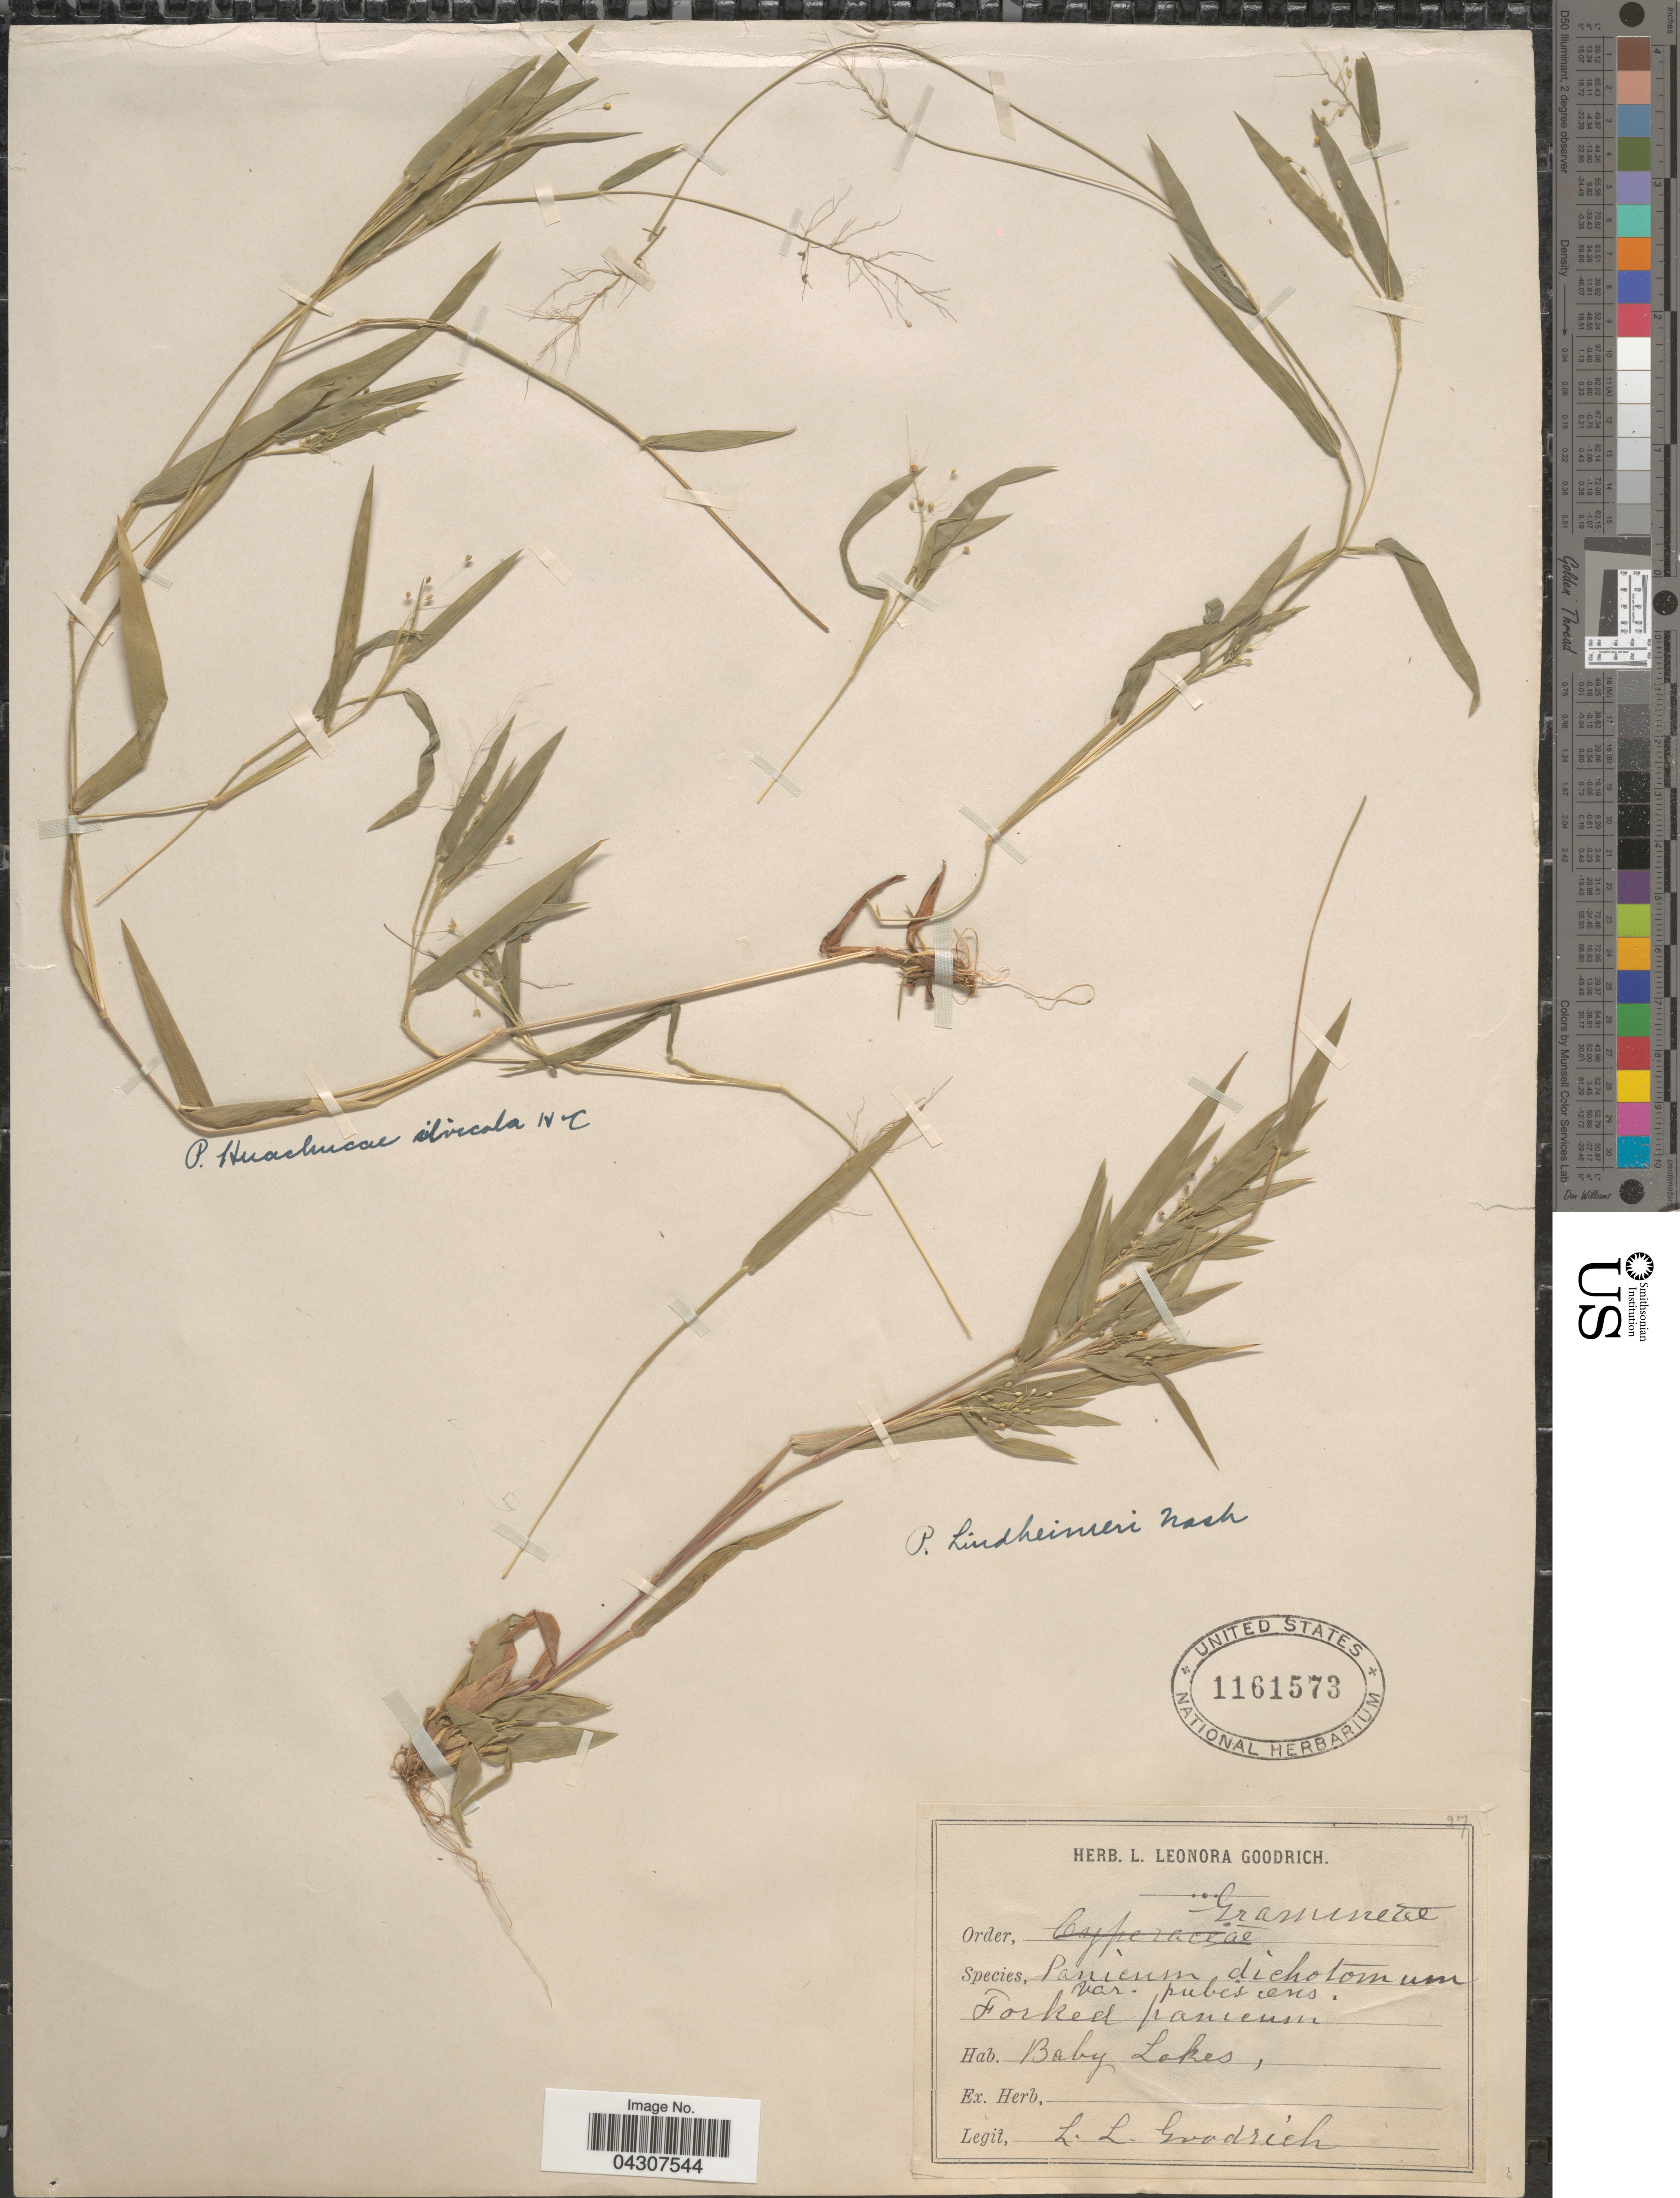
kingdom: Plantae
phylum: Tracheophyta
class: Liliopsida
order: Poales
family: Poaceae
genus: Dichanthelium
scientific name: Dichanthelium acuminatum var. acuminatum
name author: (Sw.) Gould & C.A. Clark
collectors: L. L. Goodrich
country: United States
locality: Baby Lakes.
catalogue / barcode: US 1161573